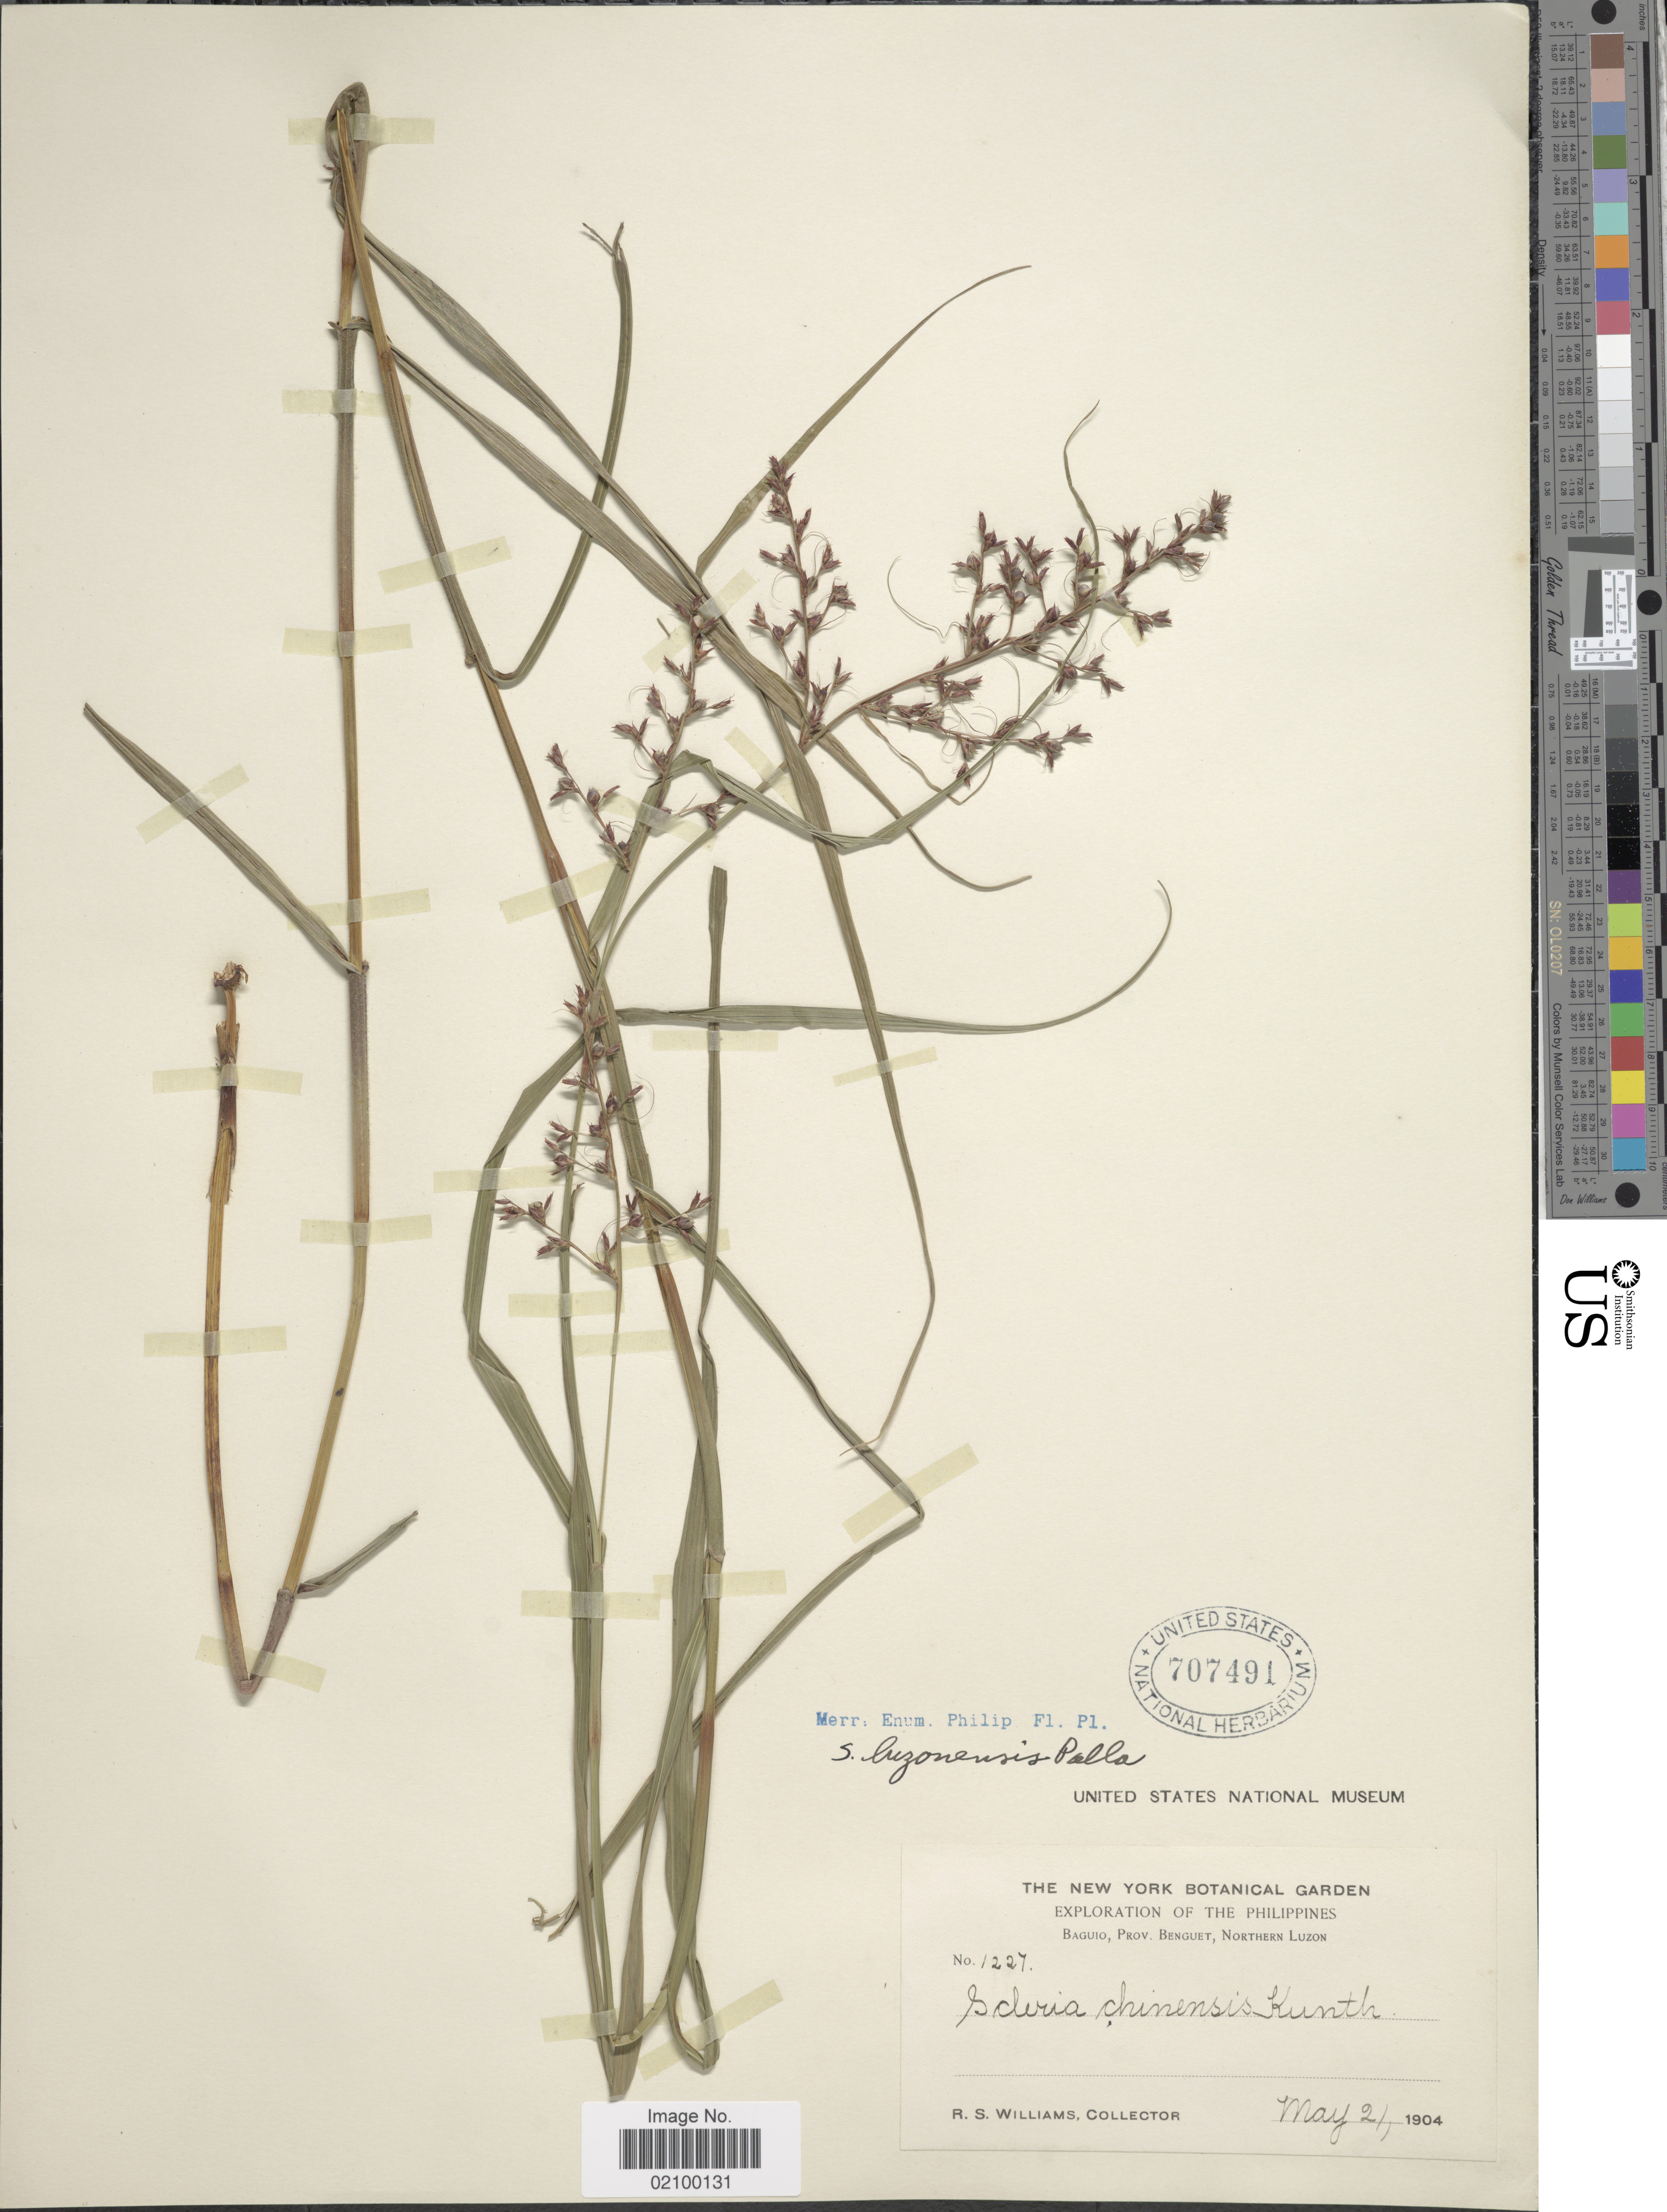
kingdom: Plantae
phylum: Tracheophyta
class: Liliopsida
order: Poales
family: Cyperaceae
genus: Scleria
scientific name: Scleria terrestris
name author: (L.) Fassett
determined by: Strong, Mark T., (BOT), Smithsonian Institution - National Museum of Natural History (UNITED STATES)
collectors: R. S. Williams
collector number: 1227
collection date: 1904-05-21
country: Philippines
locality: Baguio, Benguet, Northern Luzon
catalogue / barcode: US 707491